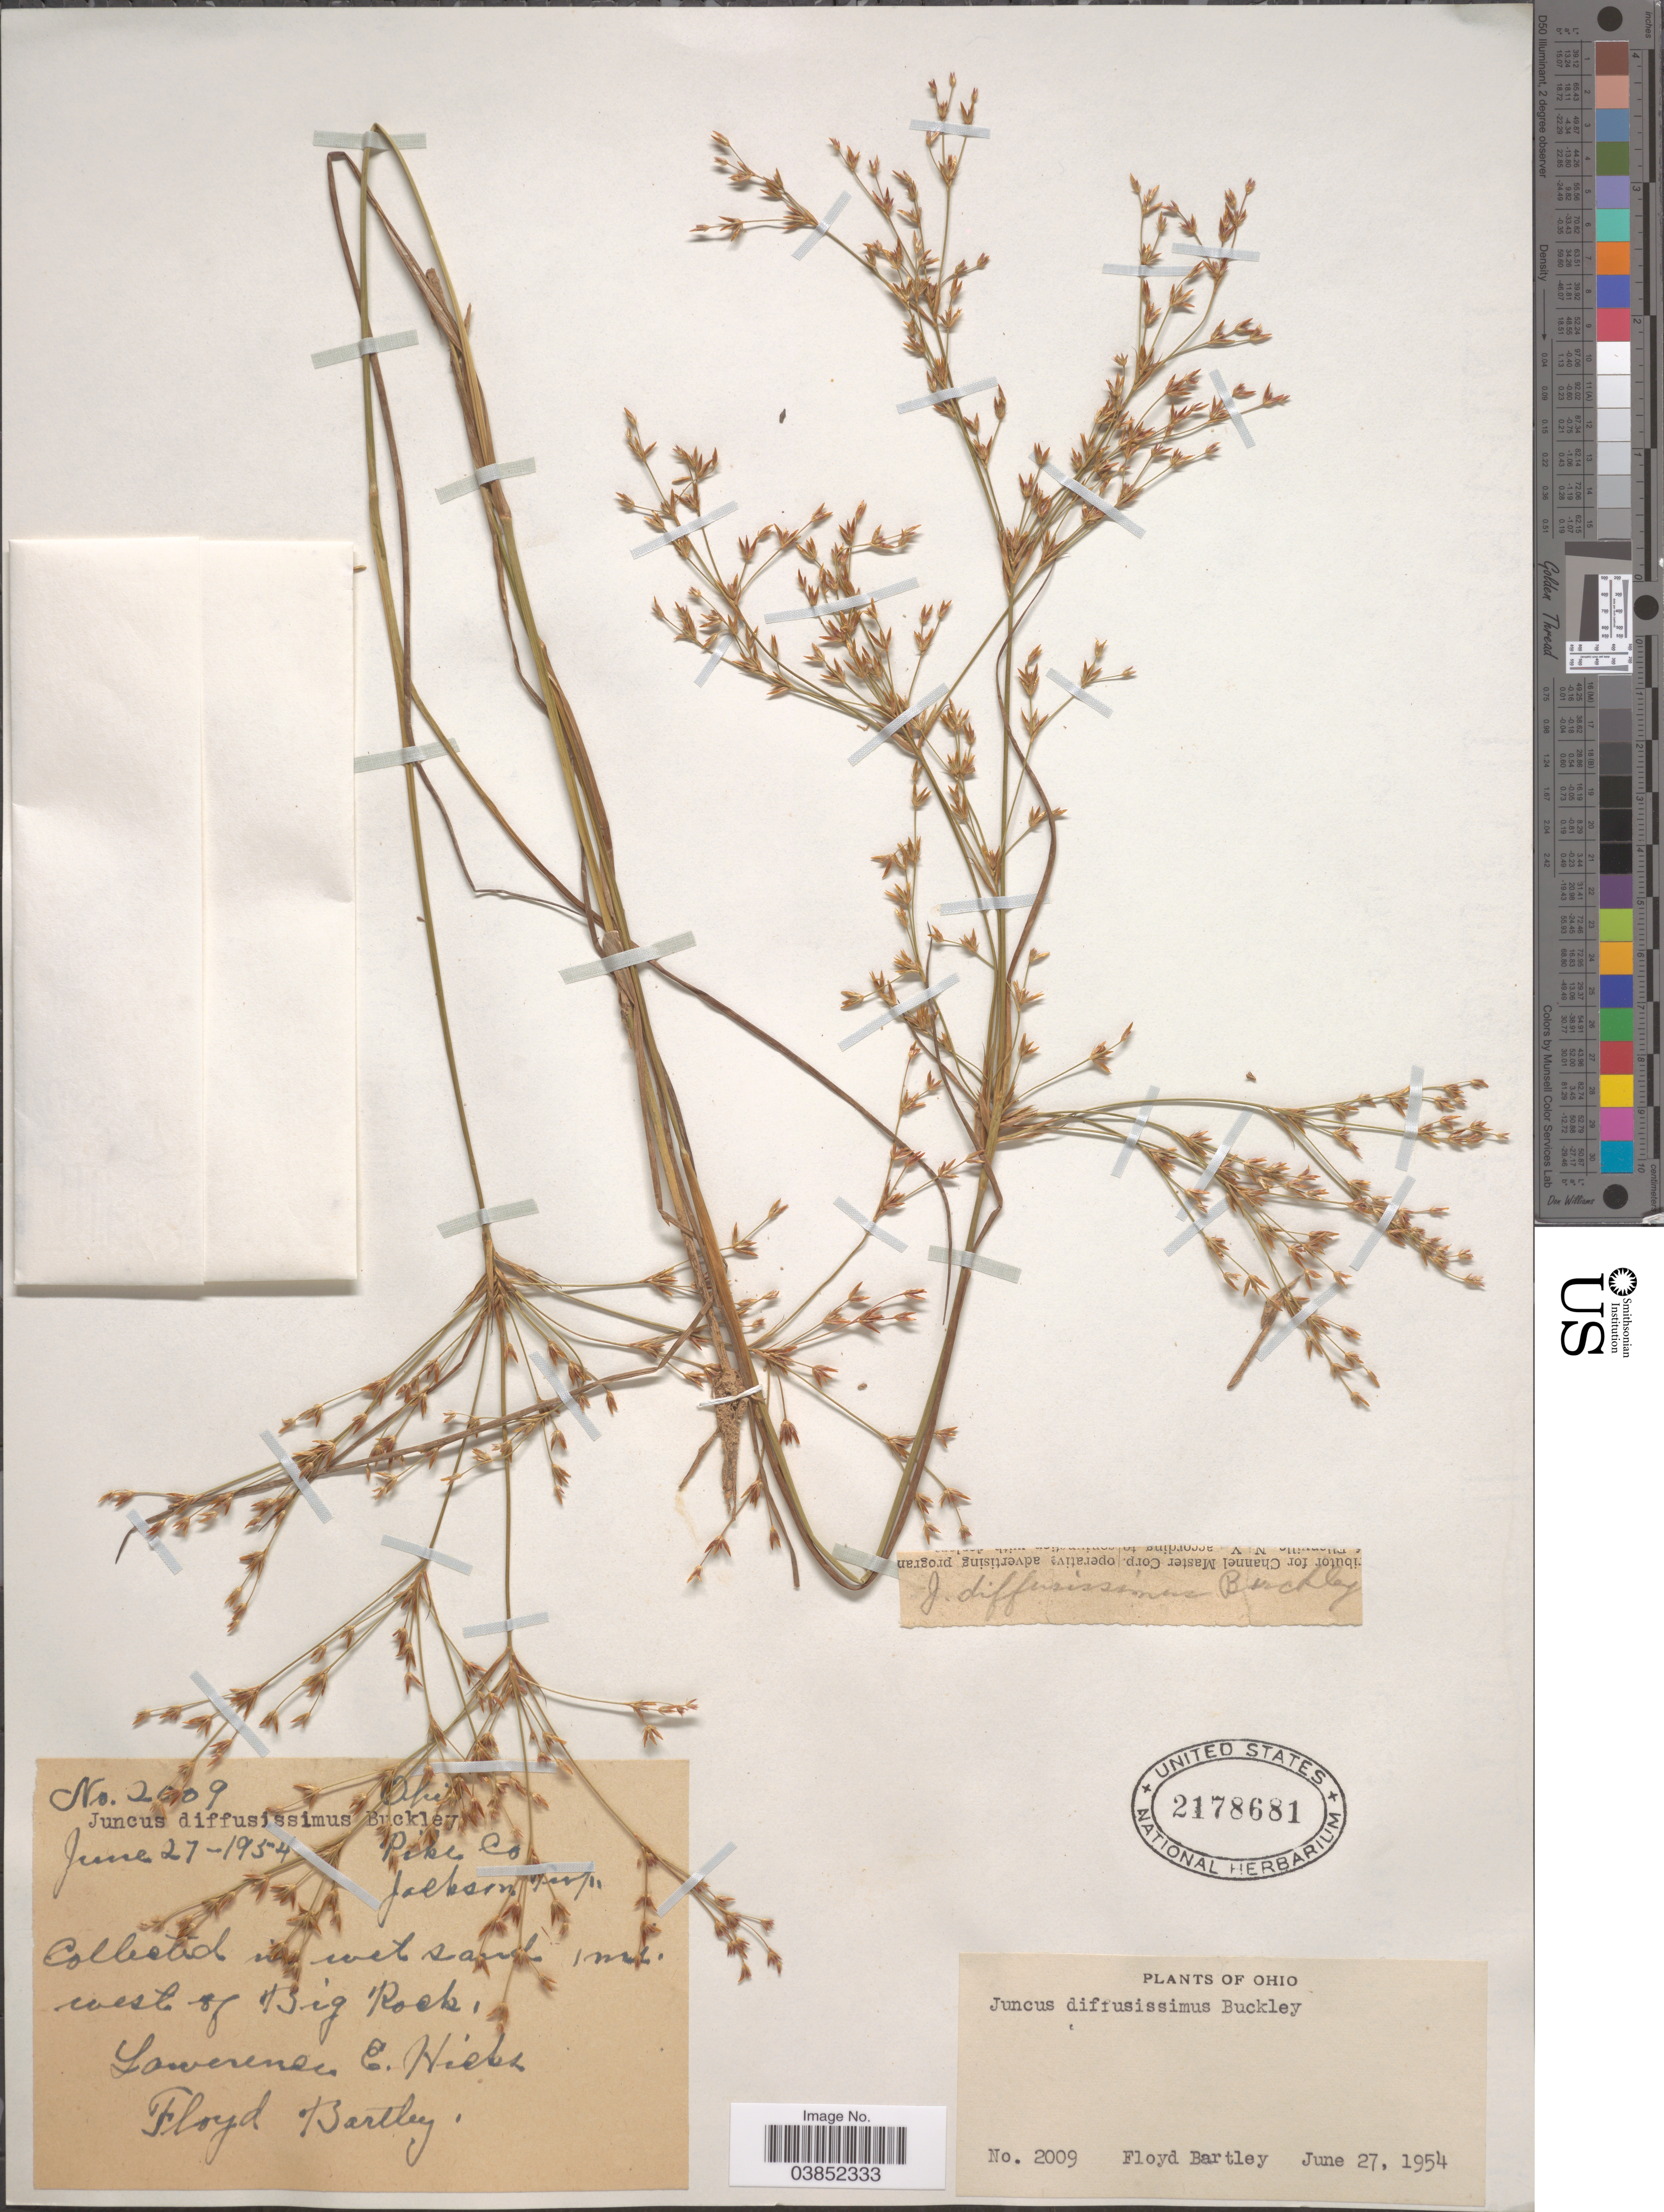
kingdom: Plantae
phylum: Tracheophyta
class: Liliopsida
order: Poales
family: Juncaceae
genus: Juncus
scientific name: Juncus diffusissimus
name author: Buckley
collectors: L. E. Hicks & F. Bartley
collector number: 2009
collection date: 1954-06-27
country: United States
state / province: Ohio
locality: Pike Co. Jackson Twp, 1 mi. west of Big Rock.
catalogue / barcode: US 2178681